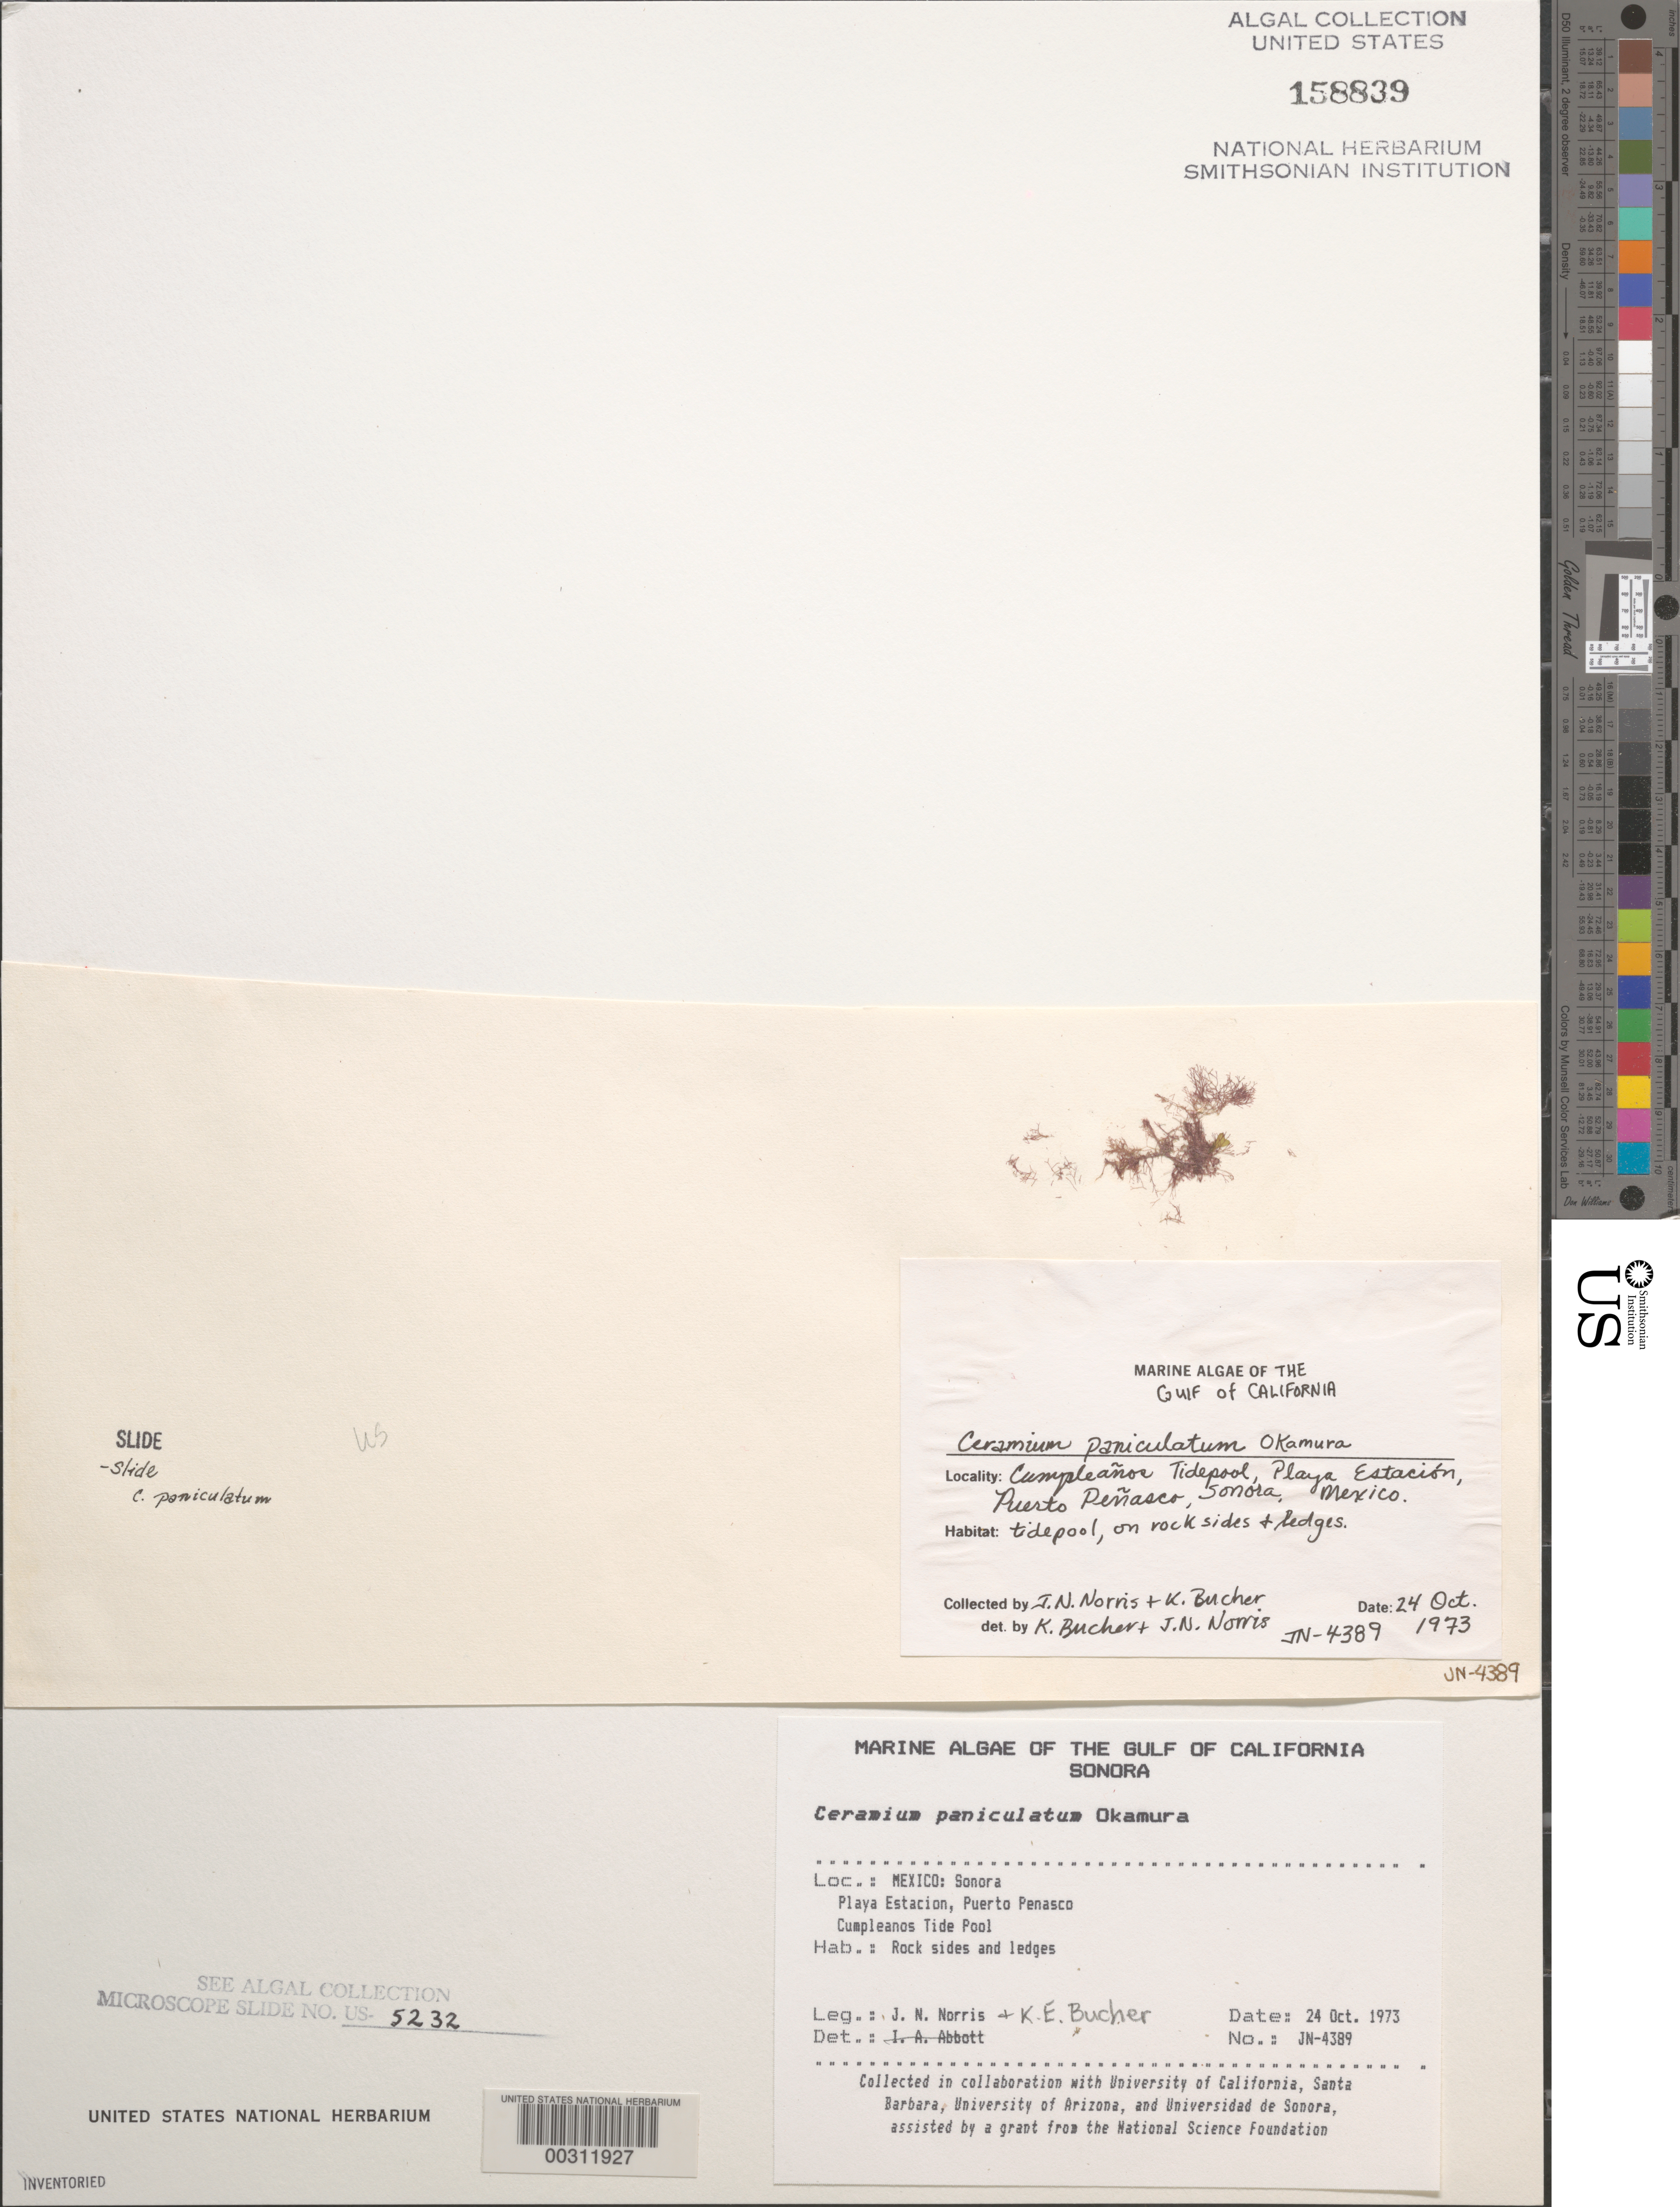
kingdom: Plantae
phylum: Rhodophyta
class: Florideophyceae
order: Ceramiales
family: Ceramiaceae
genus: Ceramium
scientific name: Ceramium paniculatum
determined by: Bucher, K. E.; Norris, J. N.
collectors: J. N. Norris & K. E. Bucher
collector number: JN-4389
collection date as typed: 24 Oct 1973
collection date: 1973-10-24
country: Mexico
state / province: Sonora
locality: Playa Estacion, Puerto Penasco, Cumpleanos Tide Pool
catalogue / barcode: US 158839